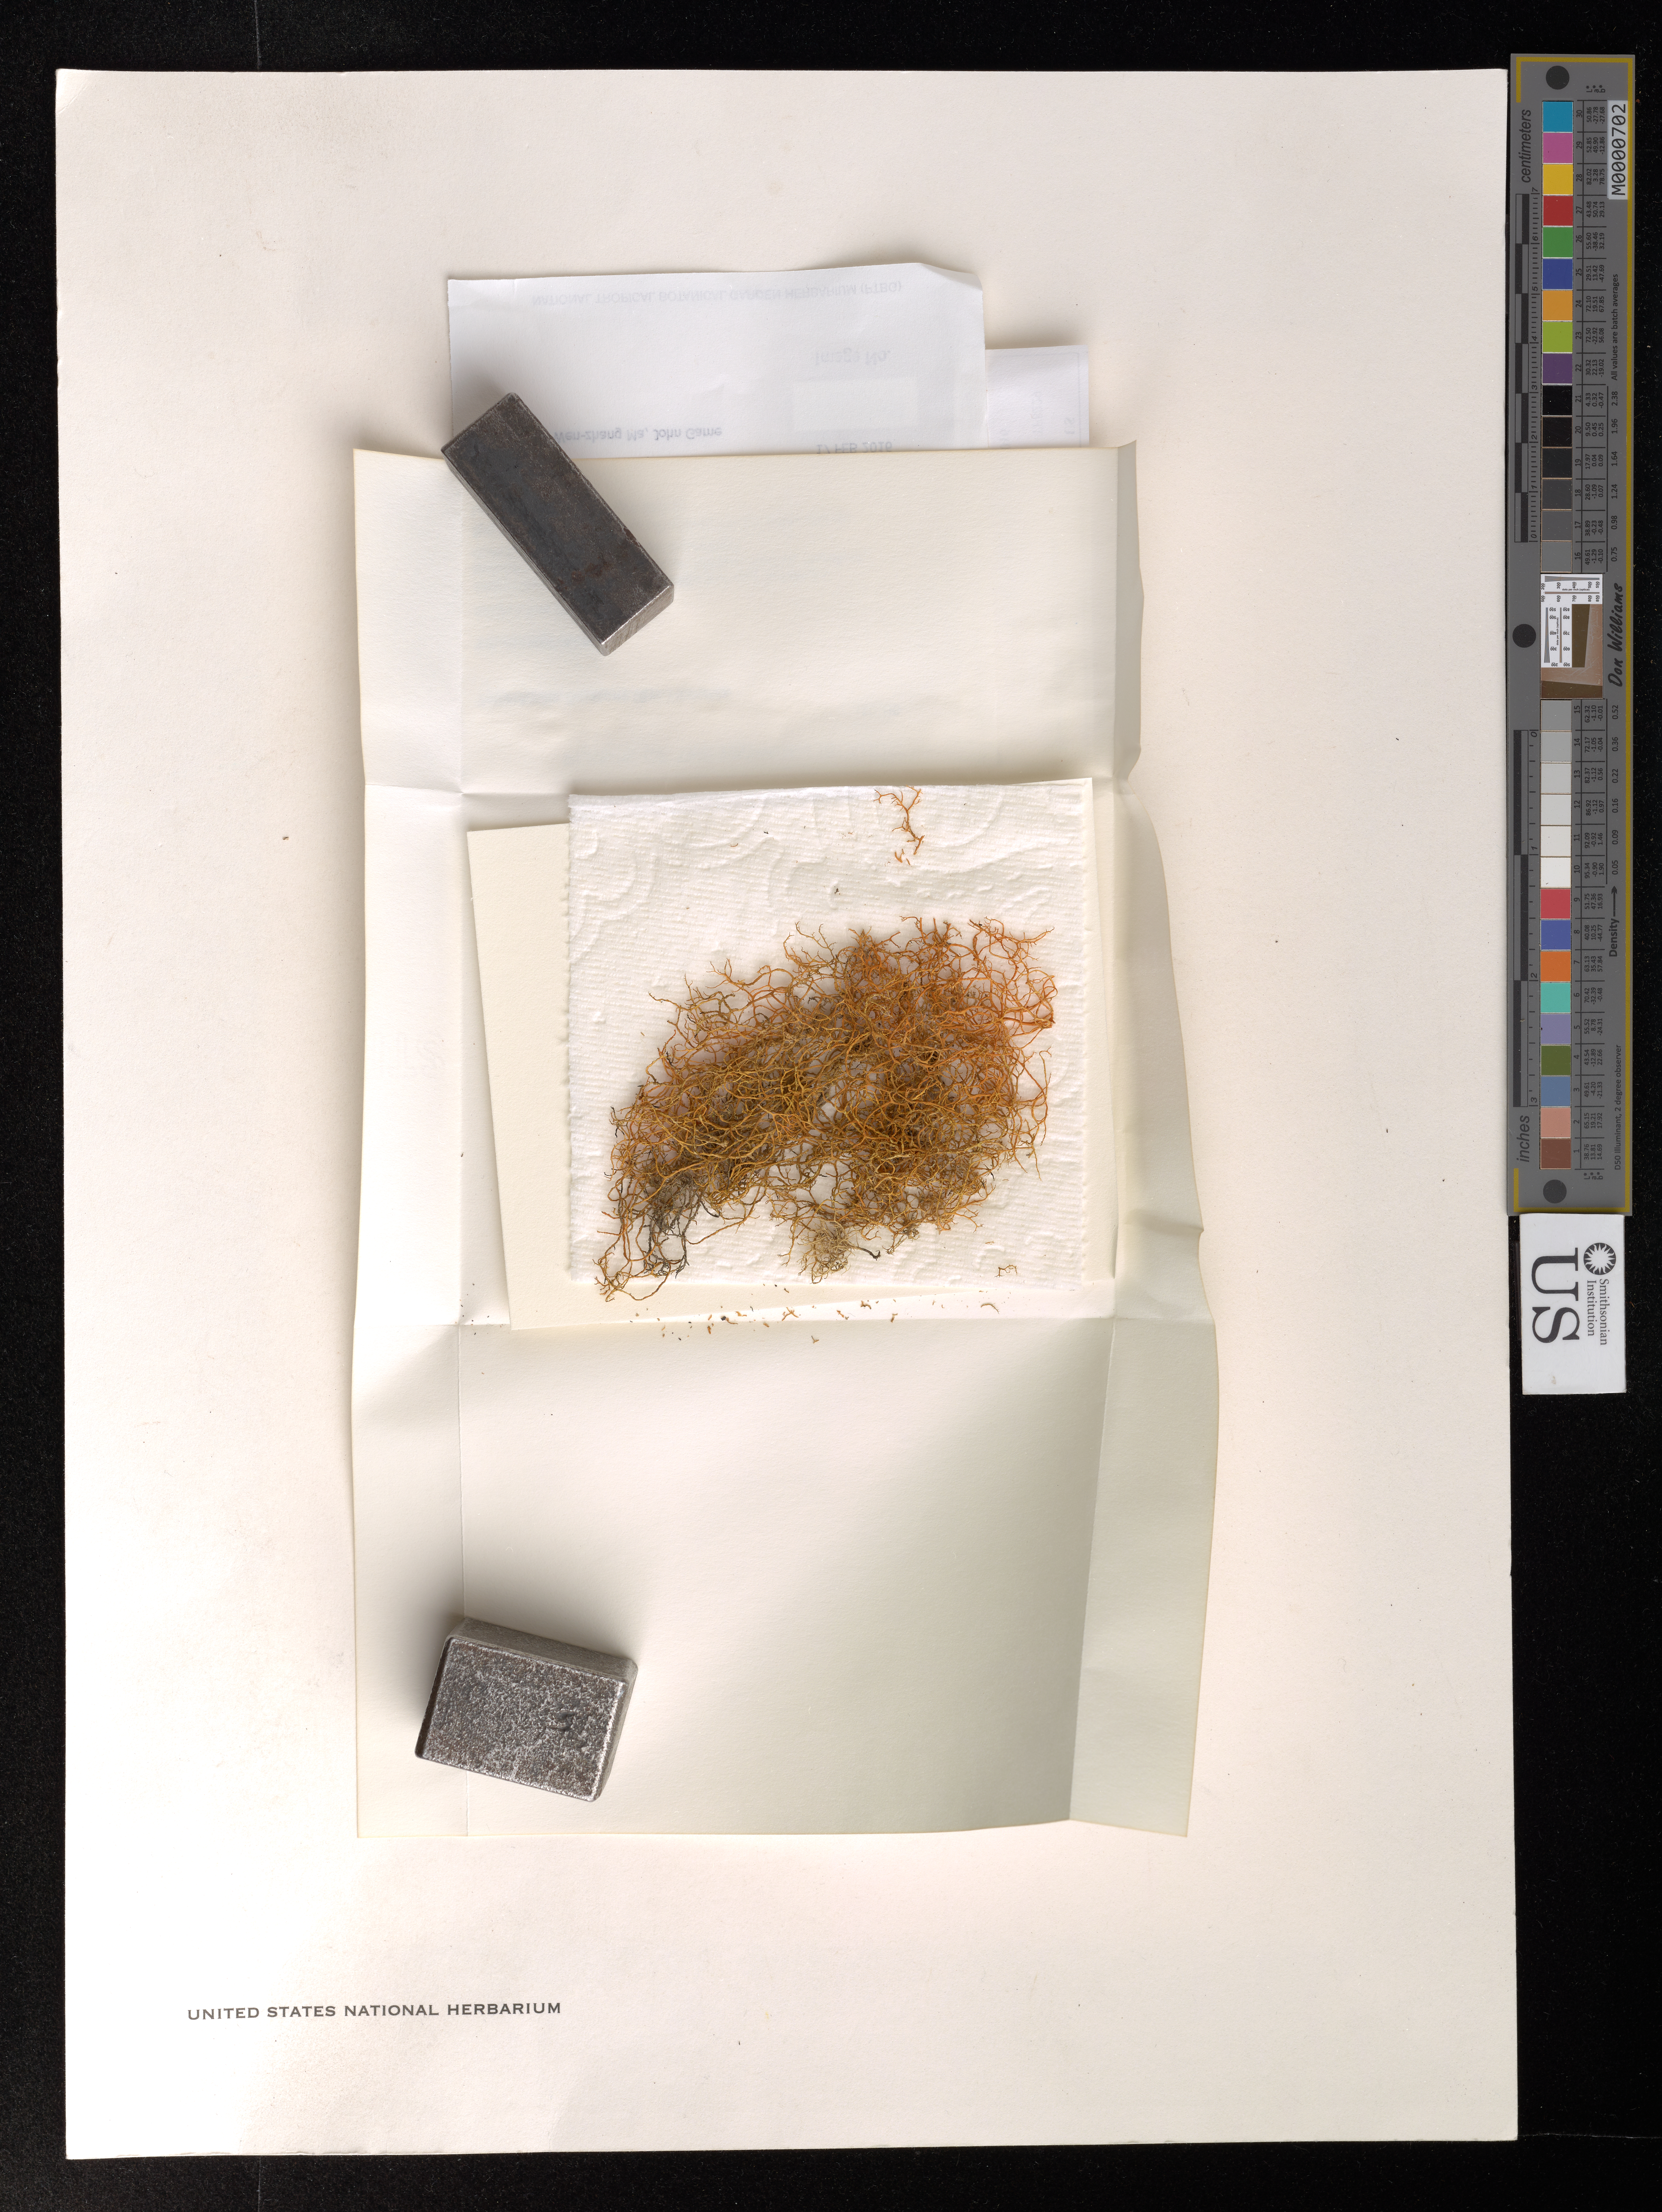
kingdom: Fungi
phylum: Ascomycota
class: Lecanoromycetes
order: Teloschistales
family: Teloschistaceae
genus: Teloschistes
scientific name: Teloschistes flavicans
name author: (Sw.) Norman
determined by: Smith, C. W.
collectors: T. W. Flynn, J. R. Shevock, W. Ma & J. Game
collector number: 8229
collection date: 2016-02-17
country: United States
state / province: Hawaii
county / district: Kauai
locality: Kauai Lihue District. Hoary Head Range, west from saddle and road to Kipu Kai.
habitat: Secondary vegetatioin. W/ Psidium, Schinus, Psydrax, Passiflora, Cordyline, Stachytarpheta, and Desmodium.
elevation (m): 316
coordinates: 21.927953, -159.392551